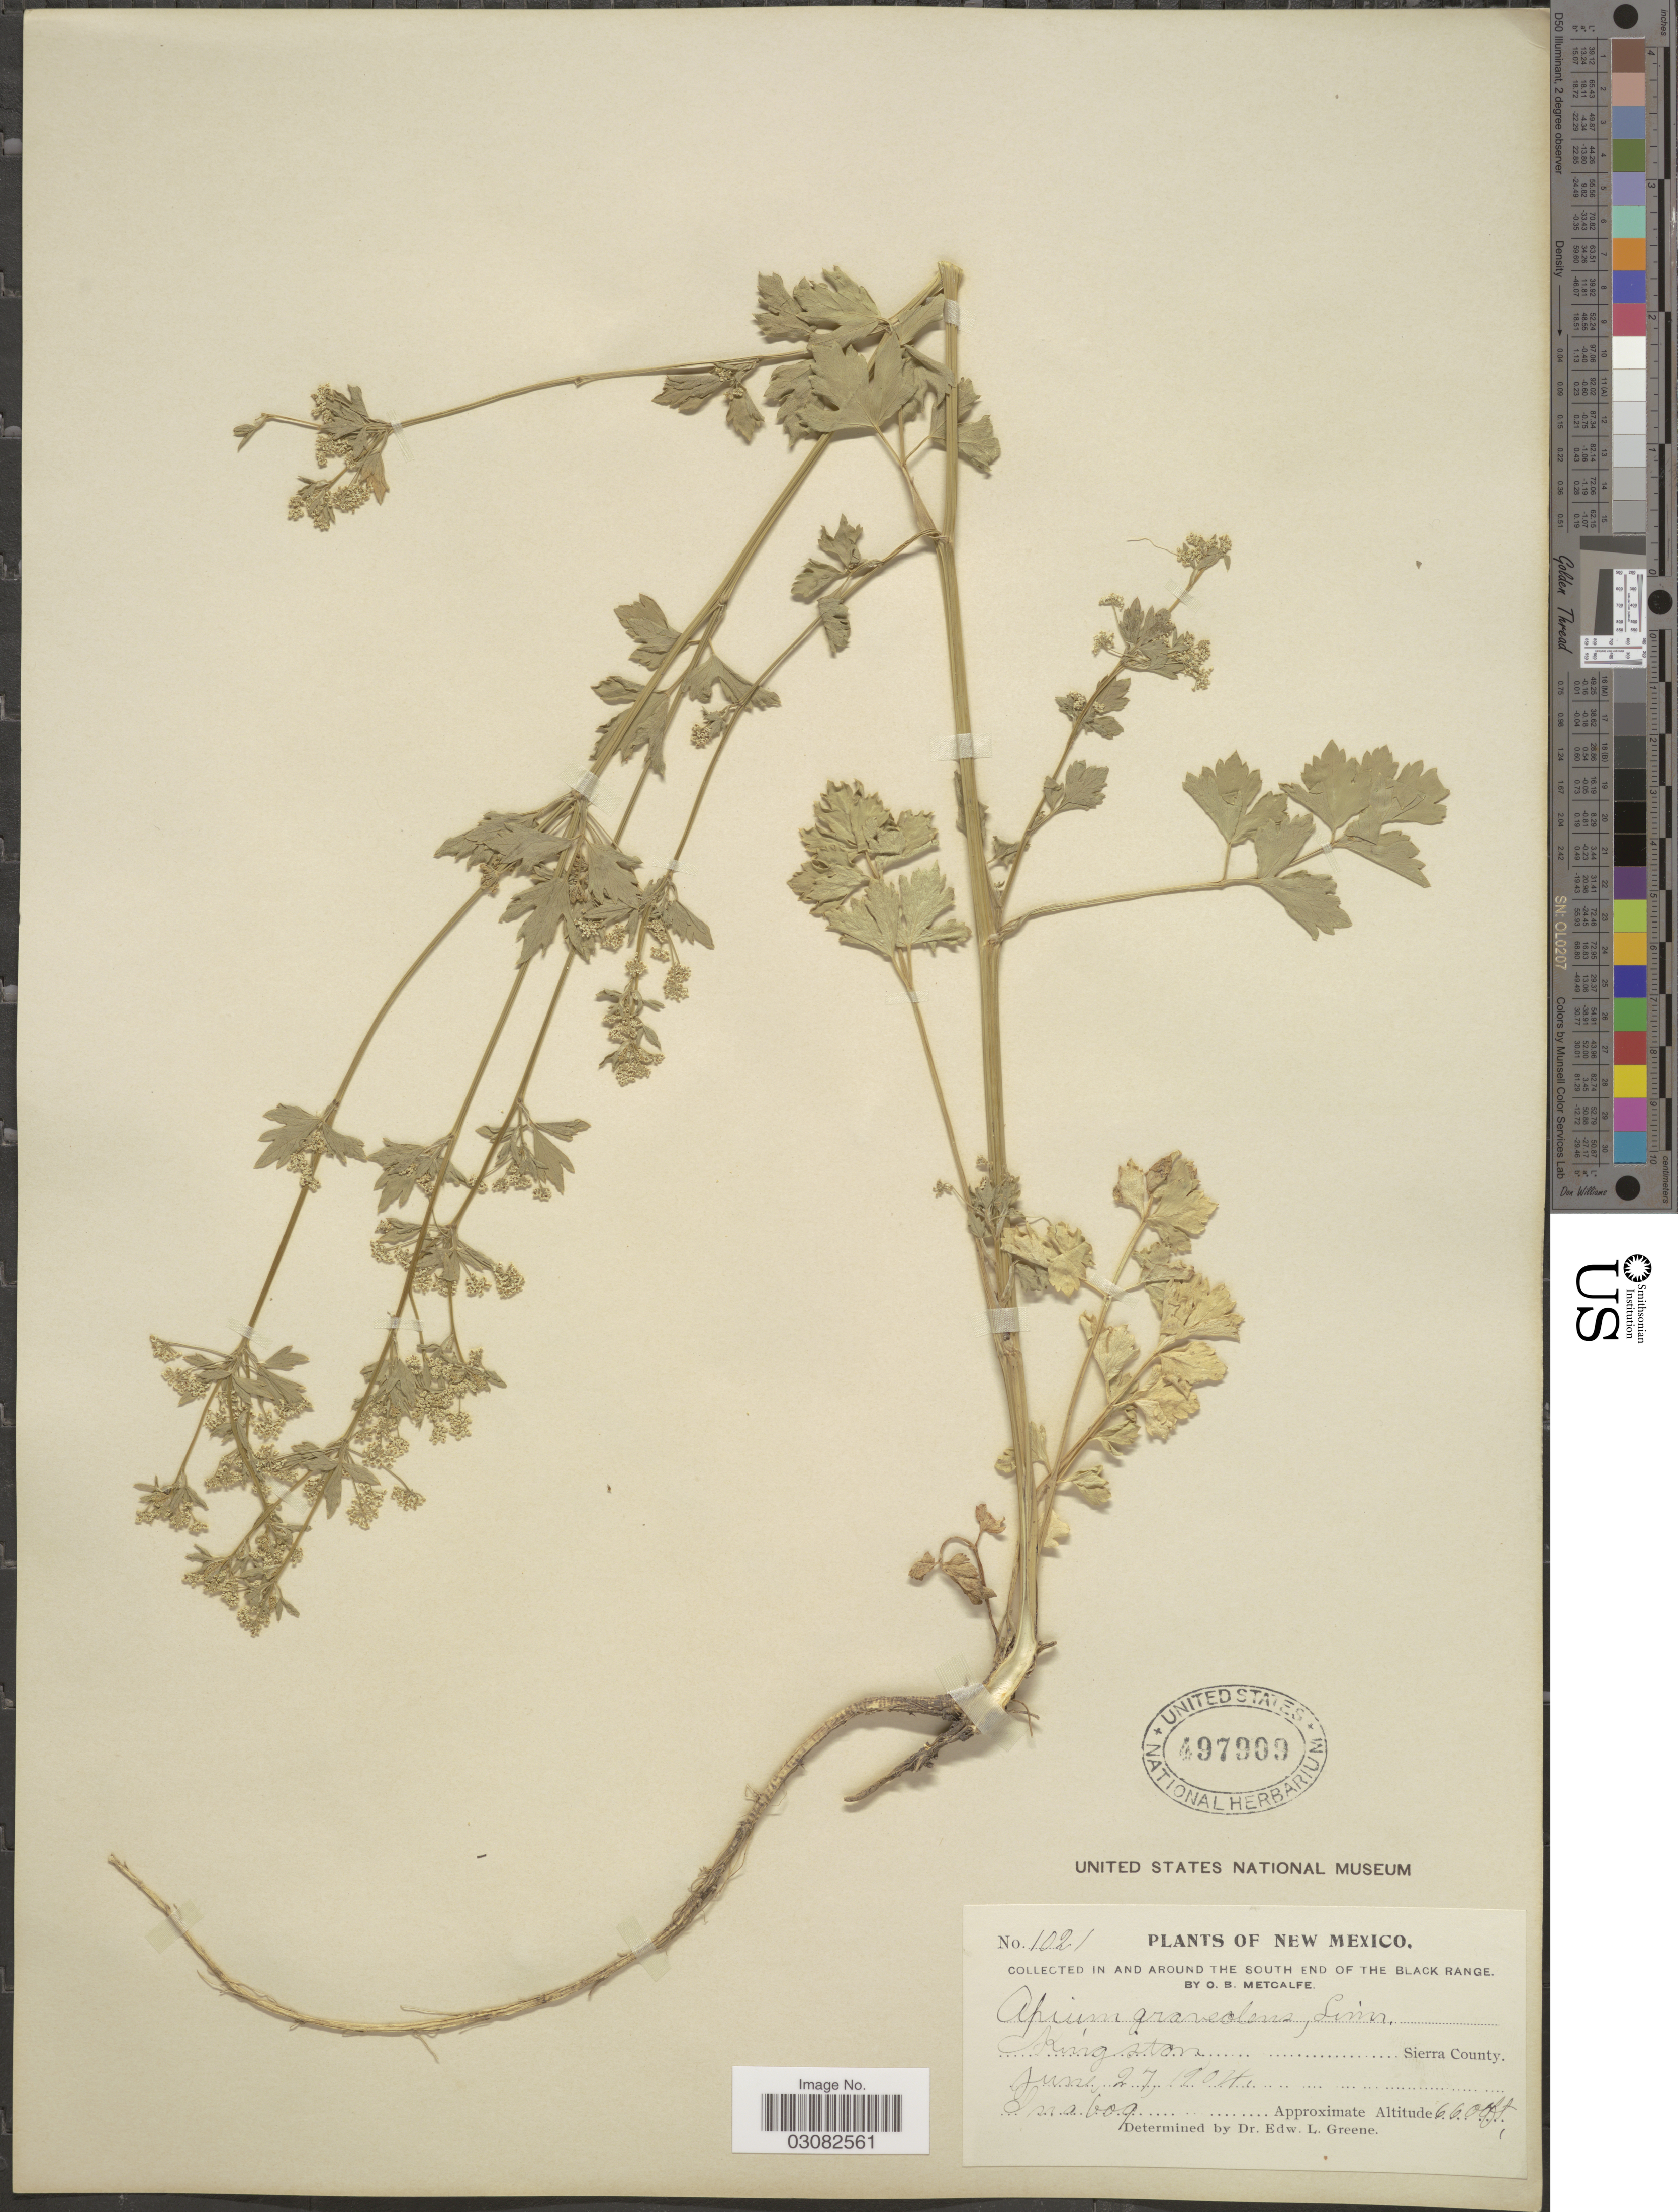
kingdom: Plantae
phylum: Tracheophyta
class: Magnoliopsida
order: Apiales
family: Apiaceae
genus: Apium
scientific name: Apium graveolens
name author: L.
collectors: O. B. Metcalfe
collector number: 1021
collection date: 1904-06-27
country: United States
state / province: New Mexico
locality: In and around the South end of the Black Range. Kingston. Sierra County.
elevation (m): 2012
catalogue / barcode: US 497909